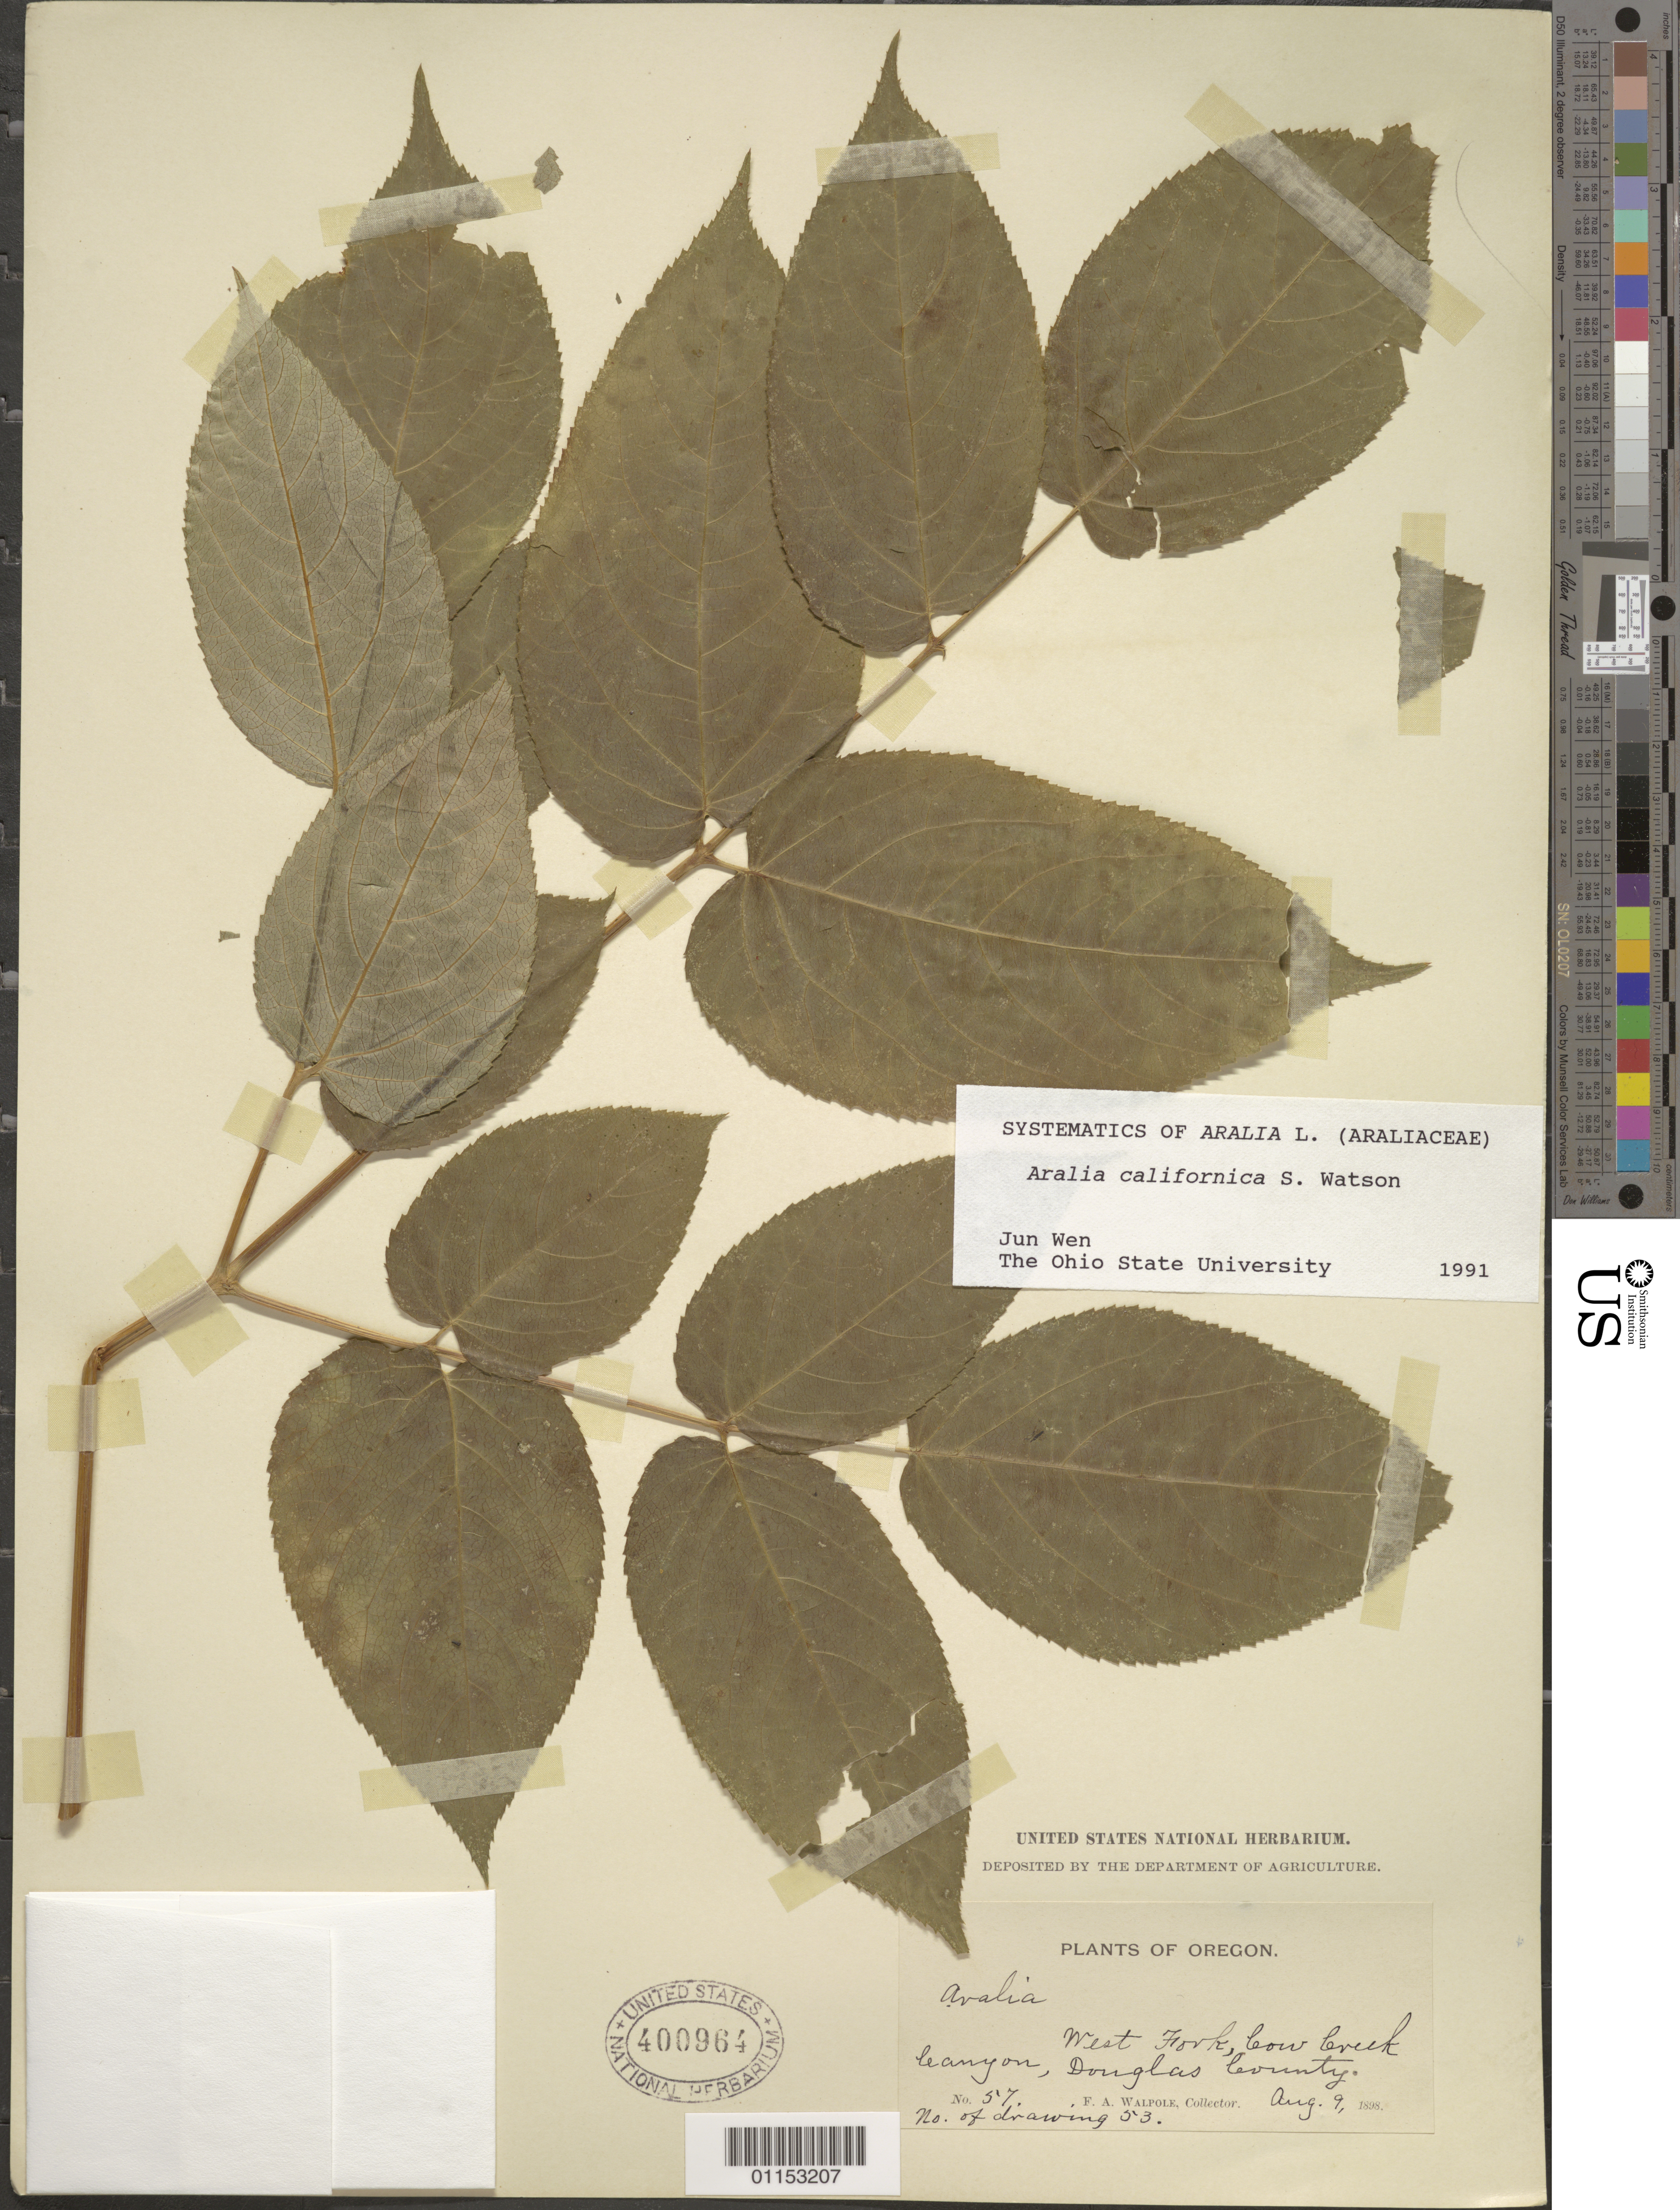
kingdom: Plantae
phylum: Tracheophyta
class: Magnoliopsida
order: Apiales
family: Araliaceae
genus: Aralia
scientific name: Aralia californica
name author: S. Watson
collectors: F. Walpole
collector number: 53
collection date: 1898-08-09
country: United States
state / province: Oregon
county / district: Douglas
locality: W Fork, Cow Creek Canyon.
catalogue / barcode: US 400964